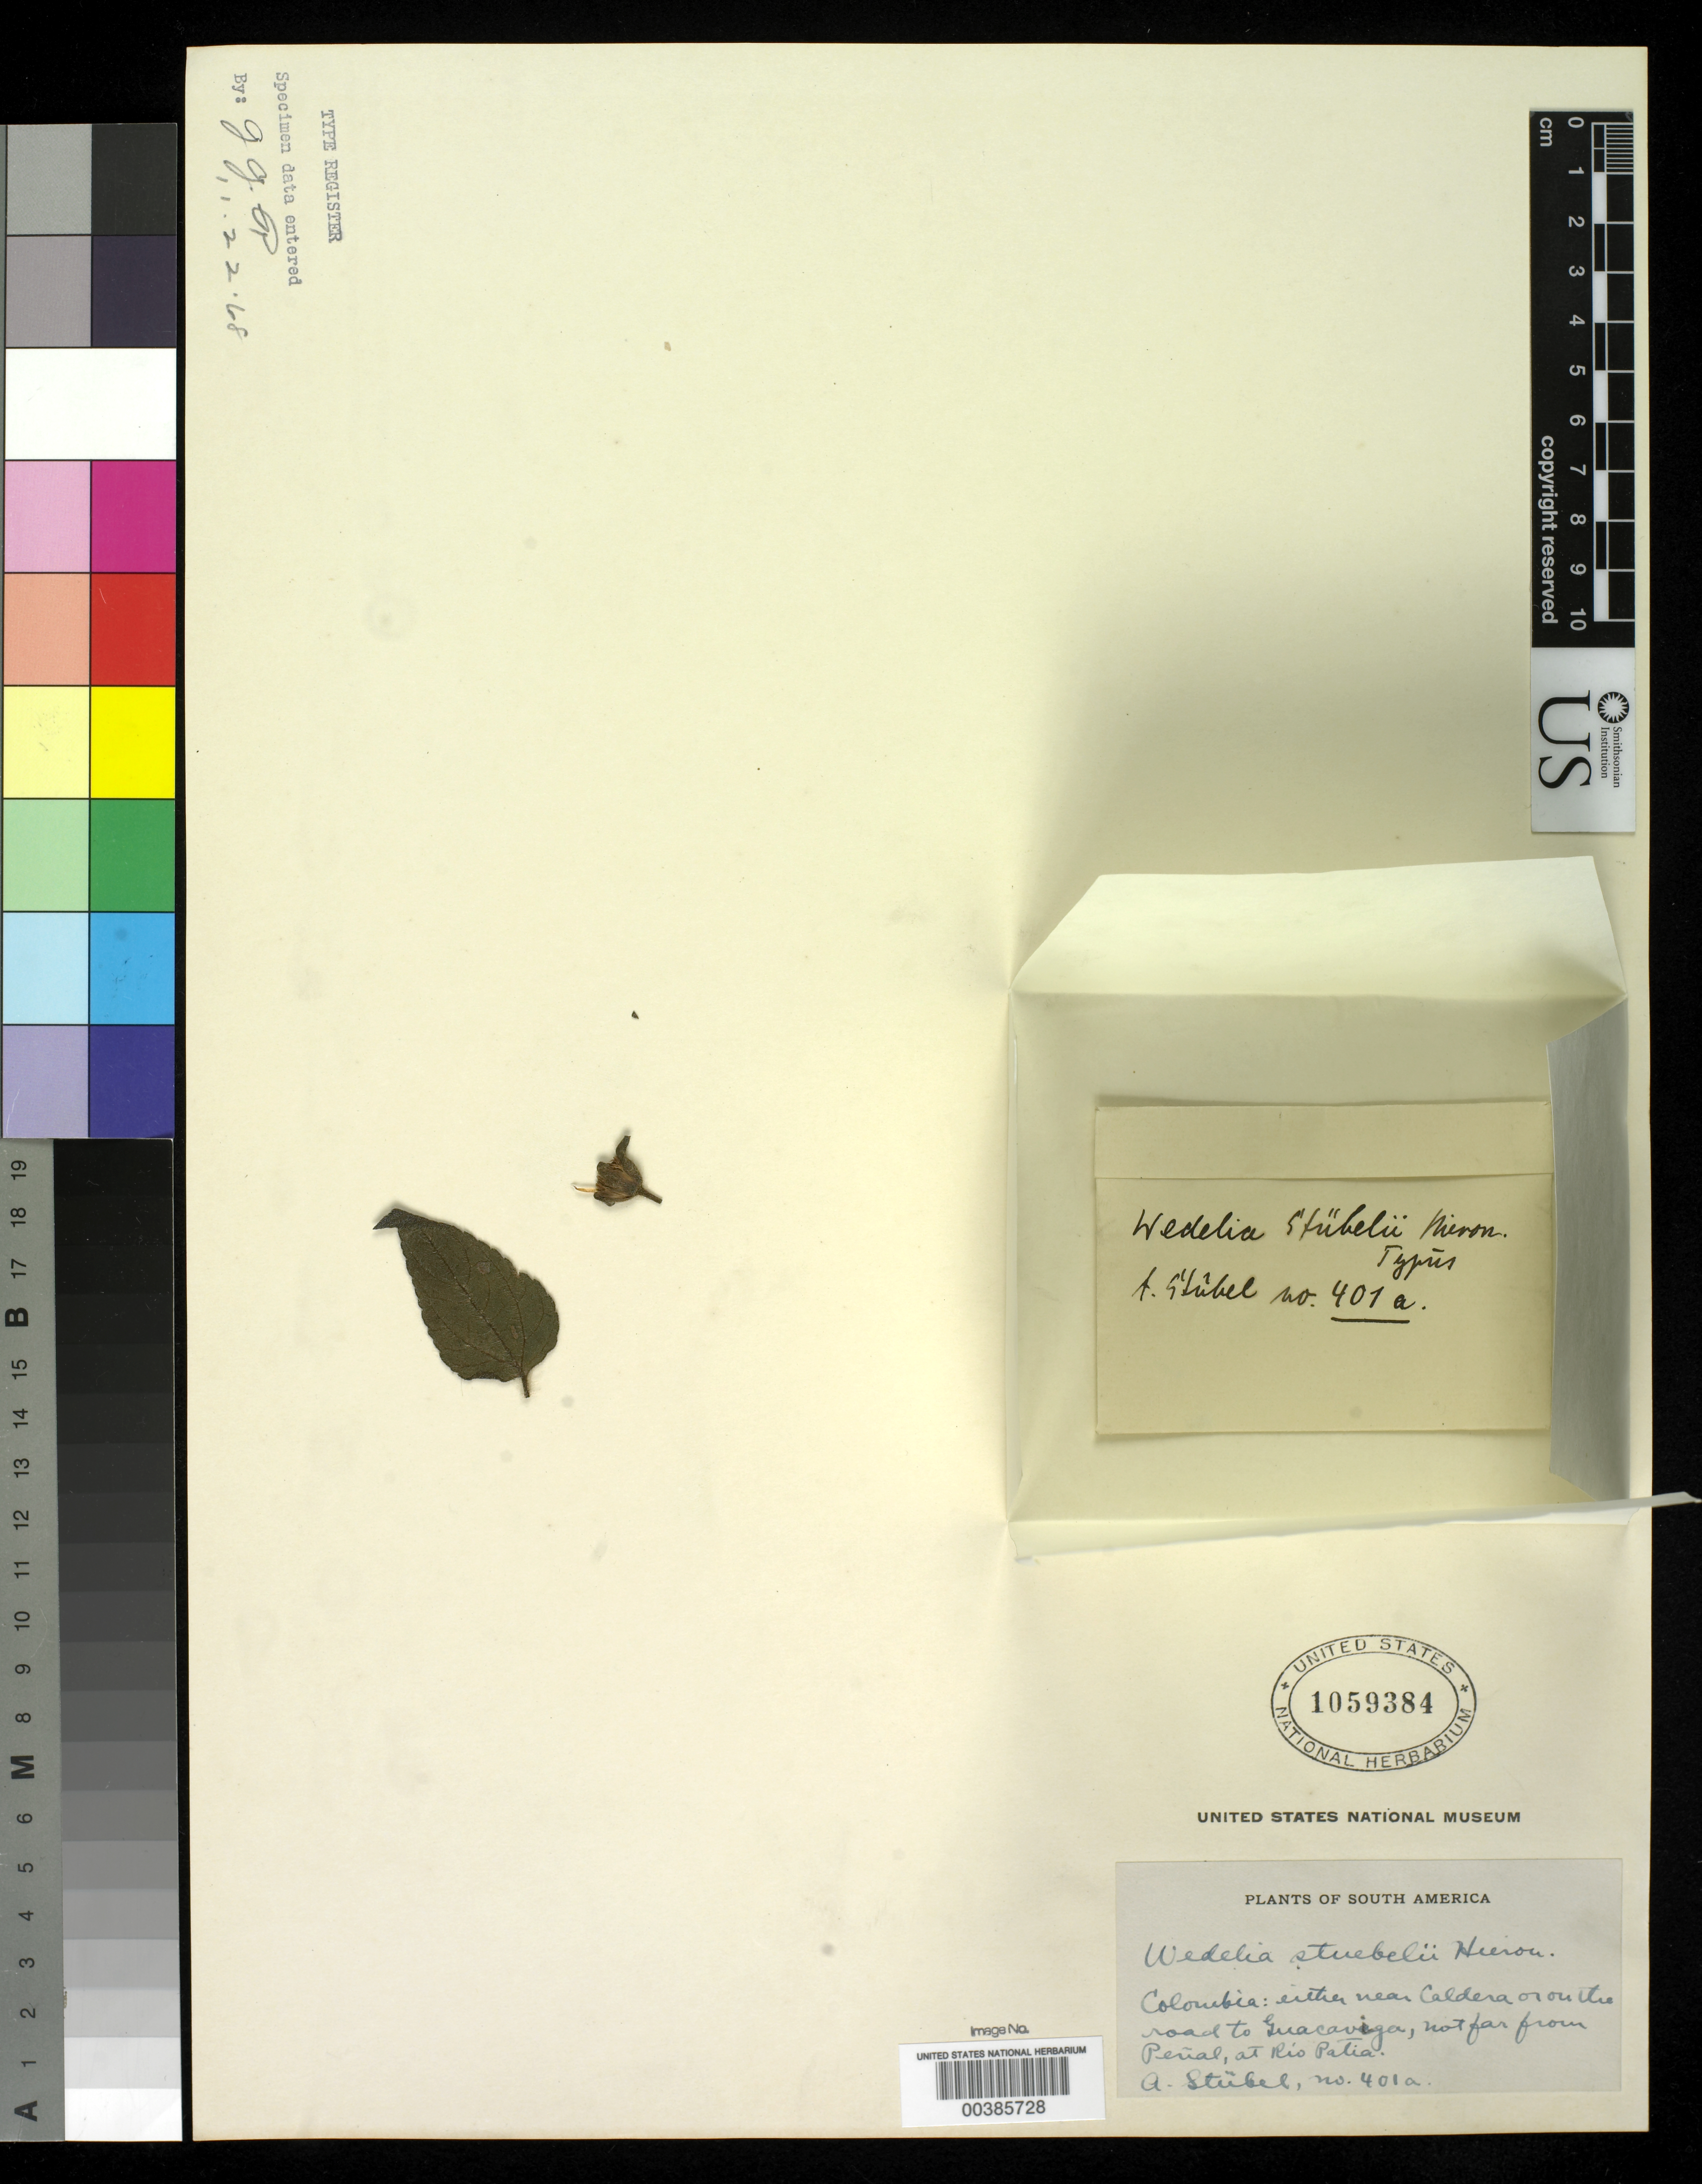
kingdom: Plantae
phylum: Tracheophyta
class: Magnoliopsida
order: Asterales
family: Asteraceae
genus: Wedelia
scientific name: Wedelia stubelii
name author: Hieron.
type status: Type Fragment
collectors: A. Stübel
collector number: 401 a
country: Colombia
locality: Caldera or Penal.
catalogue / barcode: US 1059384